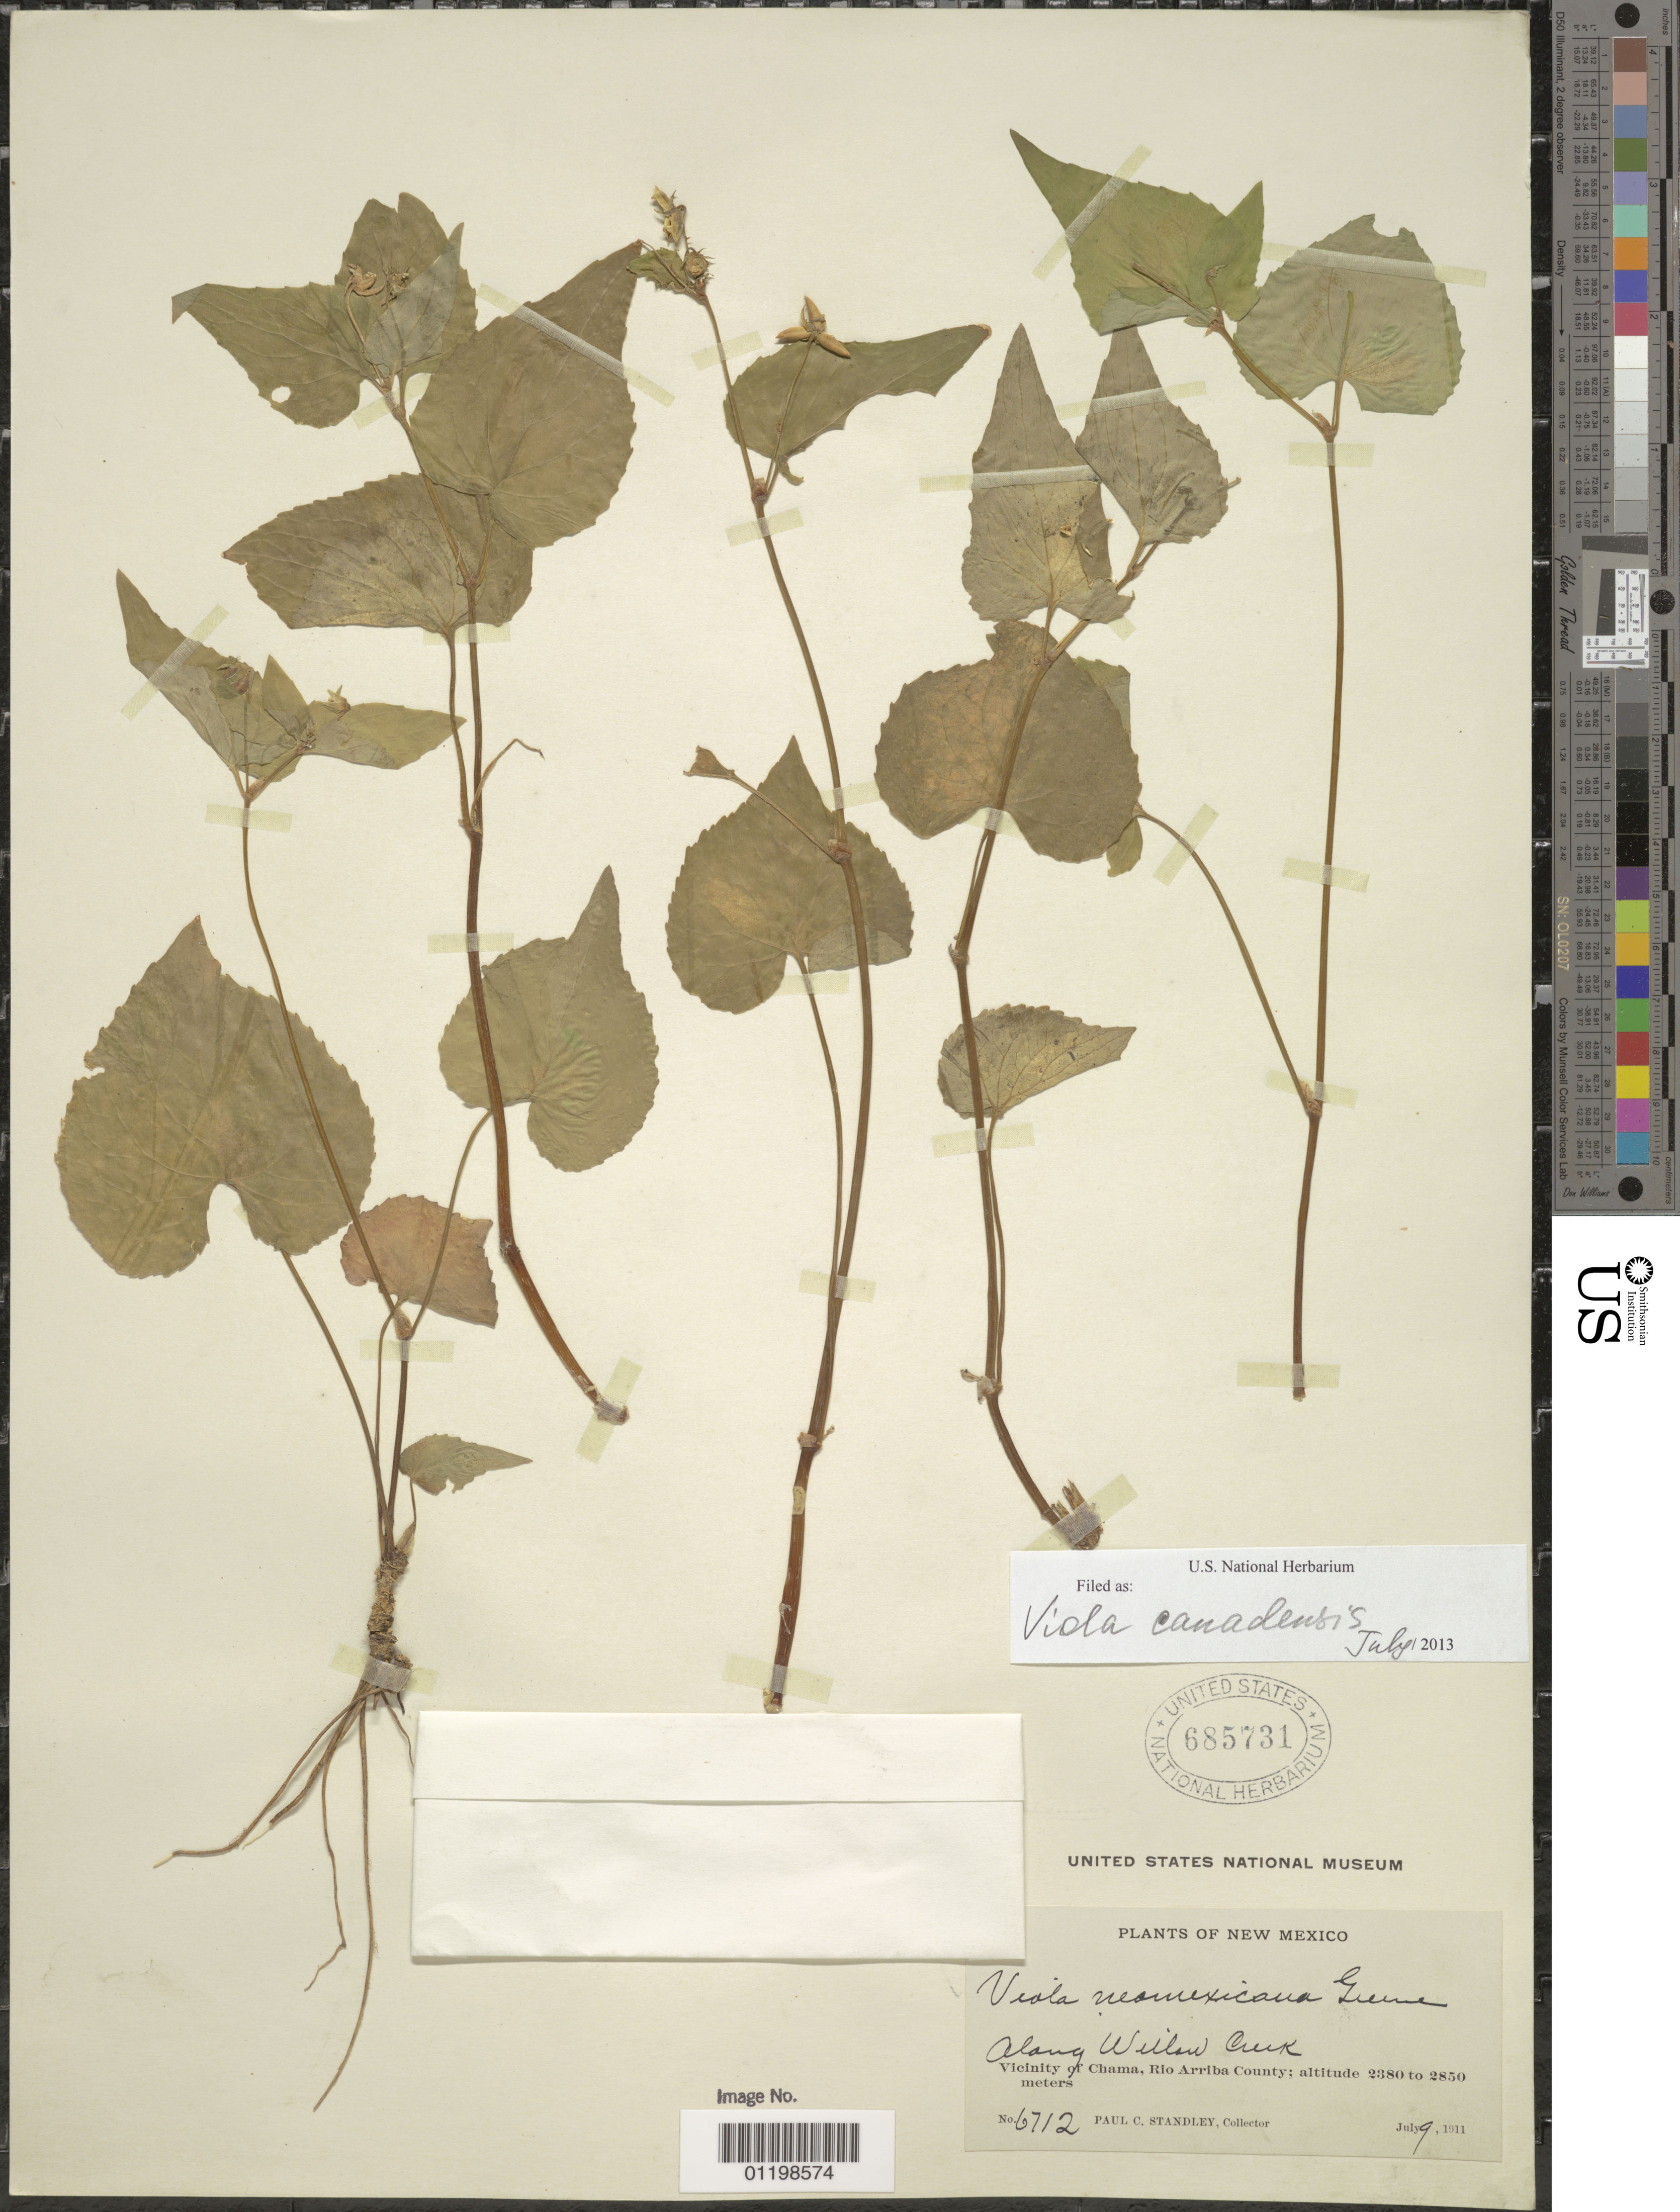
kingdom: Plantae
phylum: Tracheophyta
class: Magnoliopsida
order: Malpighiales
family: Violaceae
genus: Viola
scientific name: Viola canadensis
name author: L.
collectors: P. C. Standley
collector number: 6712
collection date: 1911-07-09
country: United States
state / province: New Mexico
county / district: Rio Arriba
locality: along Willow Creek, Vicinity of Chama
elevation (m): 2380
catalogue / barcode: US 685731